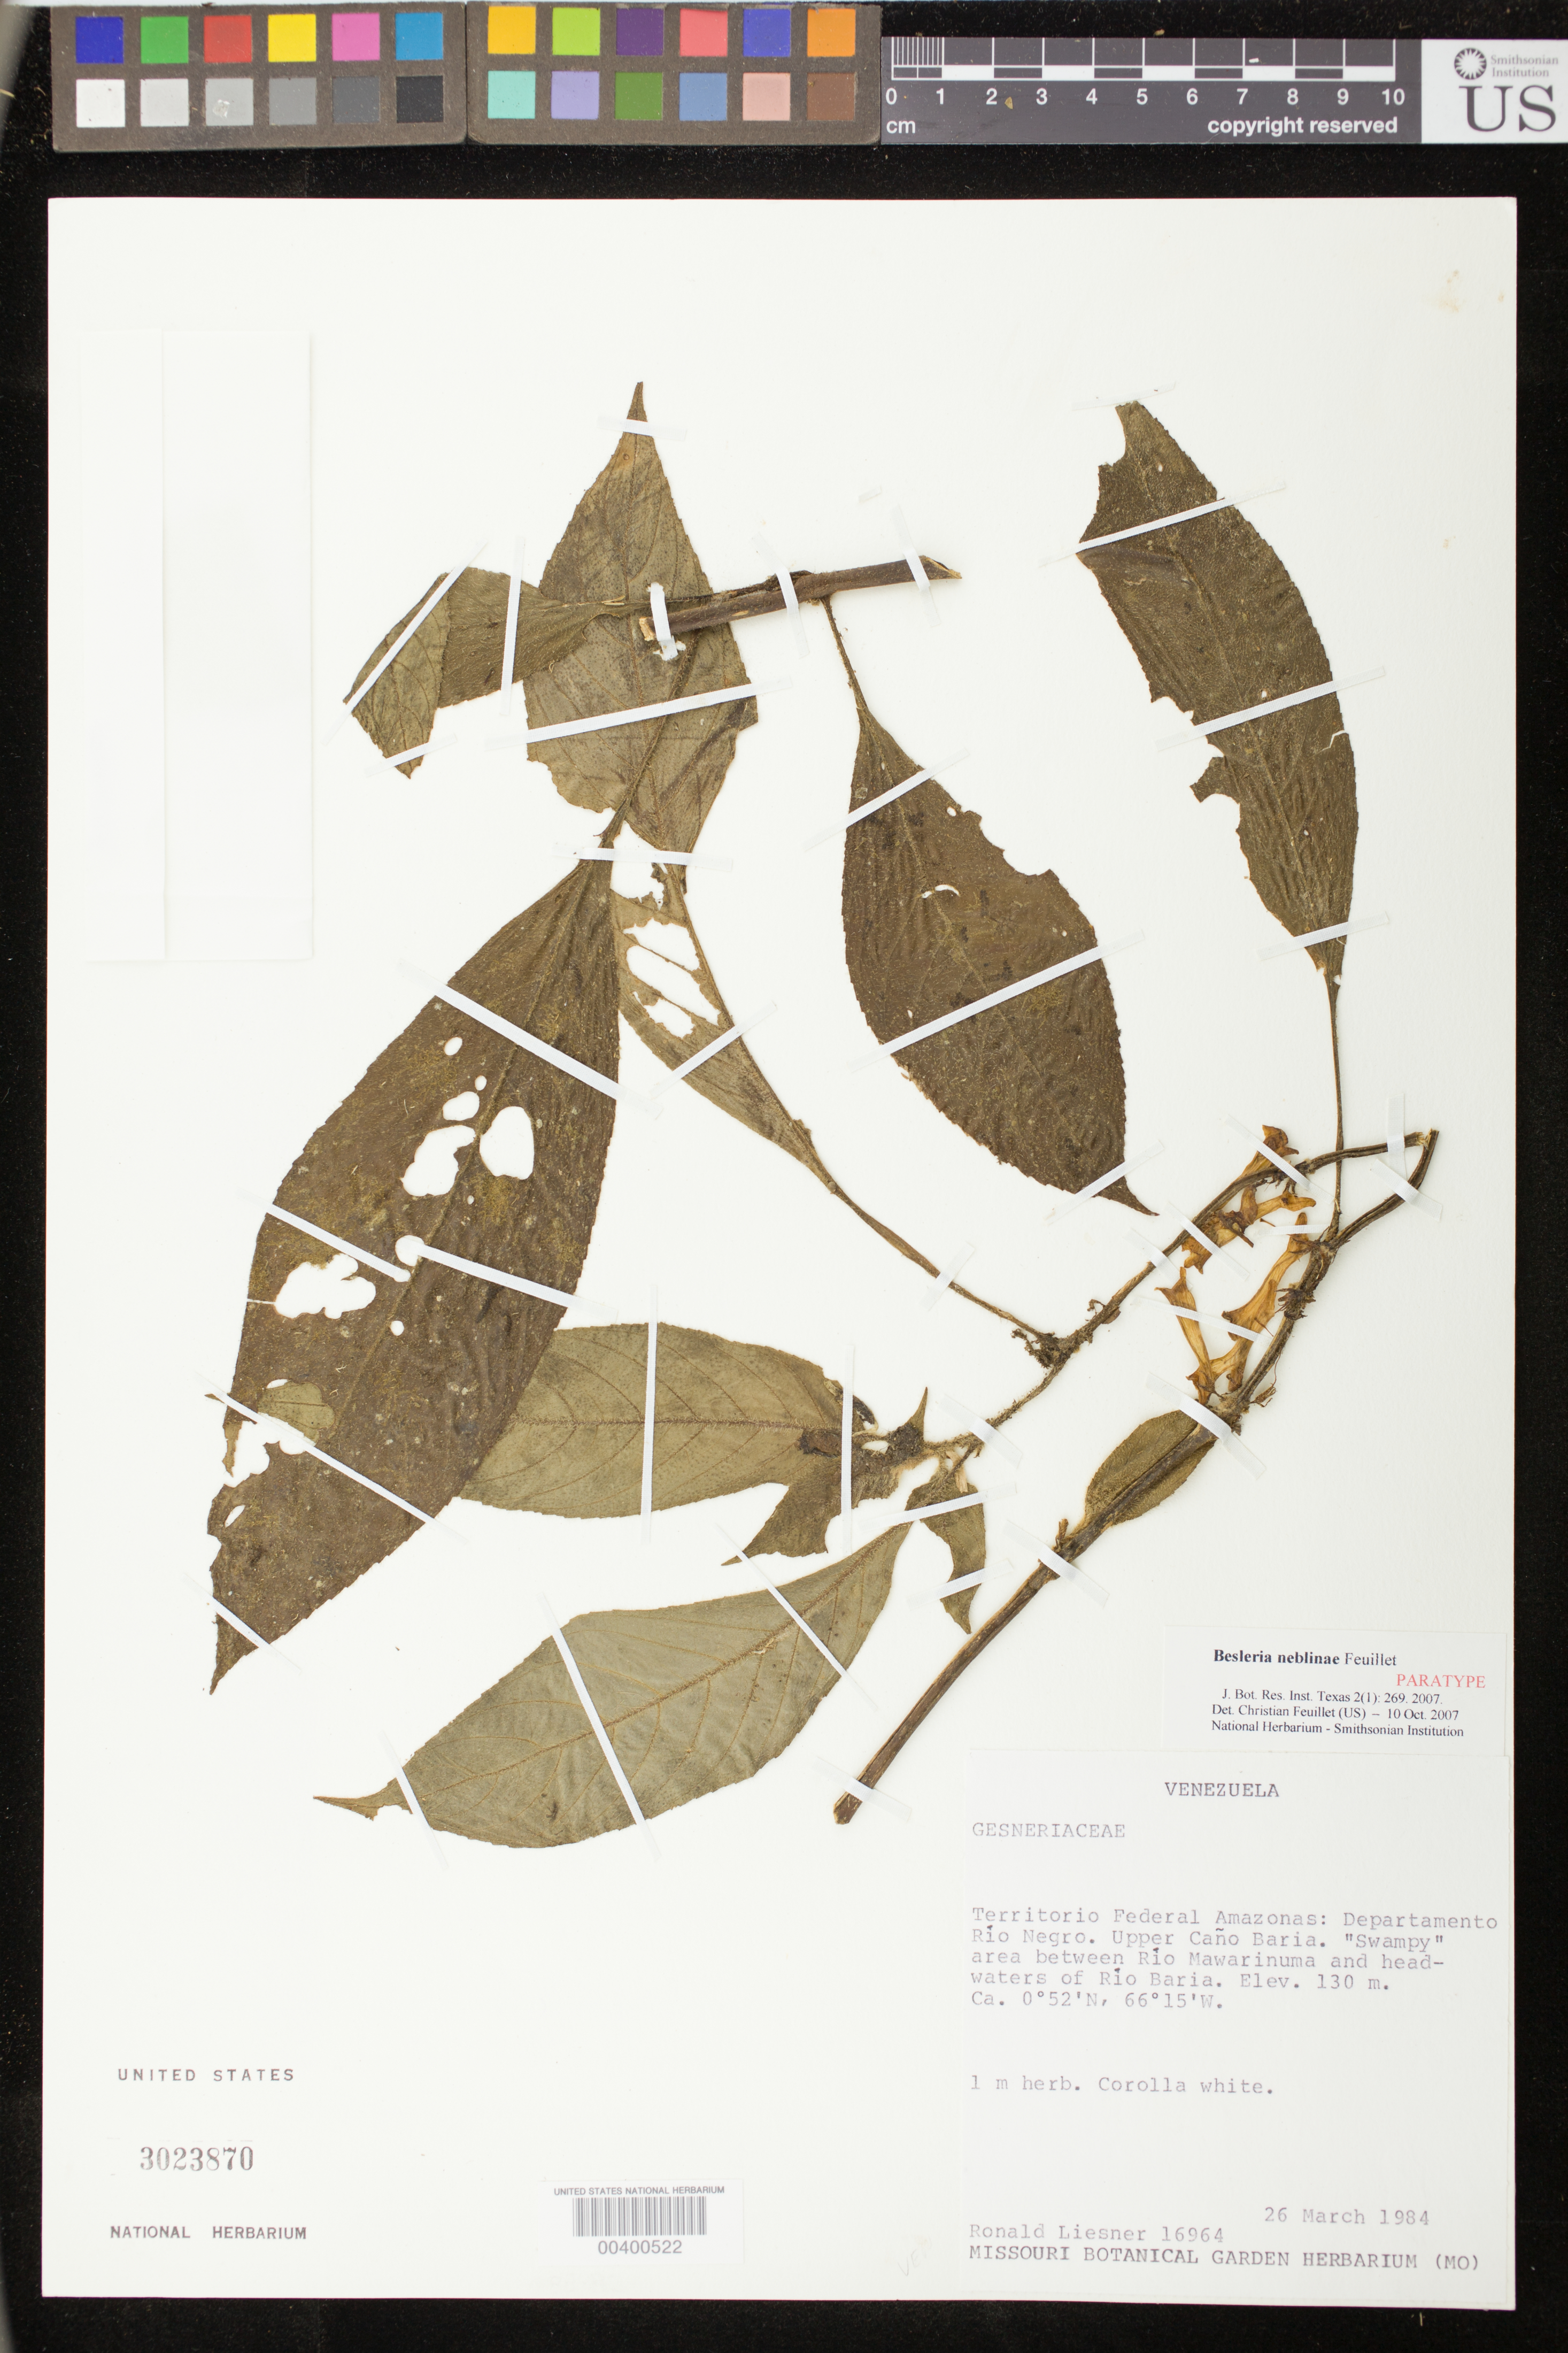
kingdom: Plantae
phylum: Tracheophyta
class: Magnoliopsida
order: Lamiales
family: Gesneriaceae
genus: Besleria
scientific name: Besleria neblinae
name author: Feuillet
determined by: Feuillet, C.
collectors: R. L. Liesner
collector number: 16964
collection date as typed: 26 Mar 1984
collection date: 1984-03-26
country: Venezuela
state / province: Amazonas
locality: Rio Negro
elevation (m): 130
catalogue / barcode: US 3023870